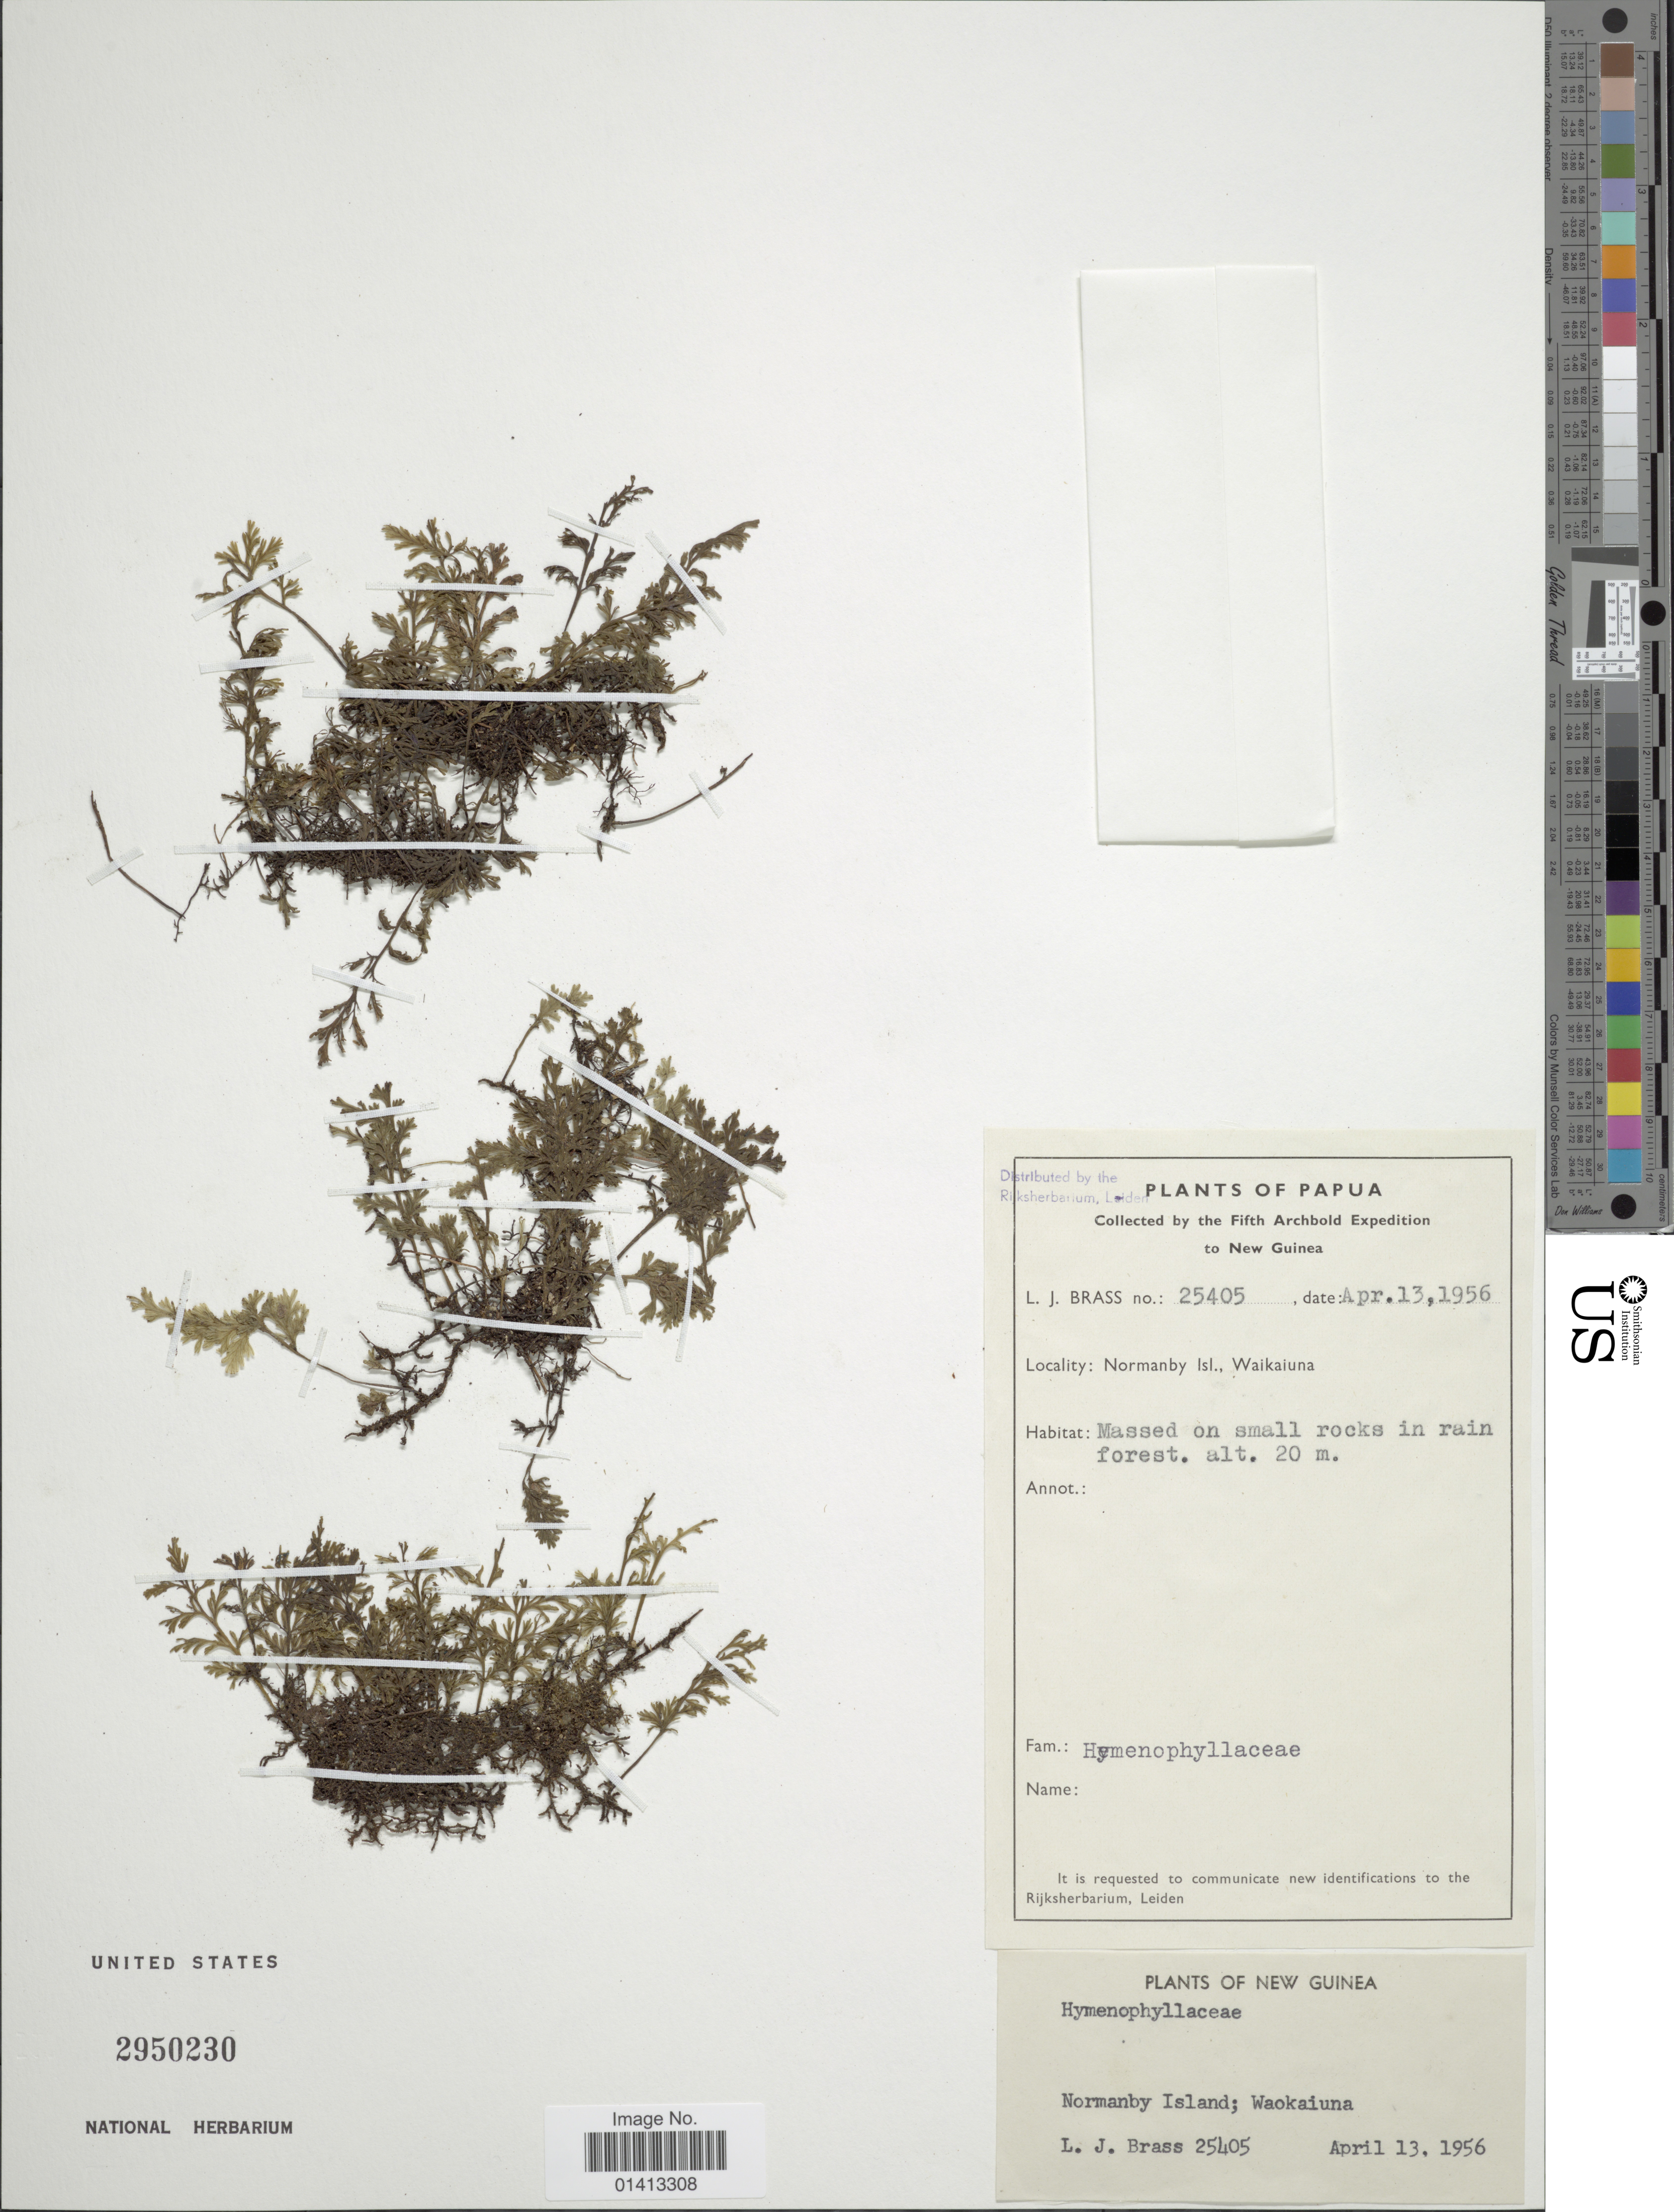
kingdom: Plantae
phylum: Tracheophyta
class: Polypodiopsida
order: Hymenophyllales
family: Hymenophyllaceae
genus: Crepidomanes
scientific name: Crepidomanes sp.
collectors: L. J. Brass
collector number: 25405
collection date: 1956-04-13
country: Papua New Guinea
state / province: Milne Bay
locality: Normanby Isl., Waikaiuna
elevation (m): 20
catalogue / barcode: US 2950230